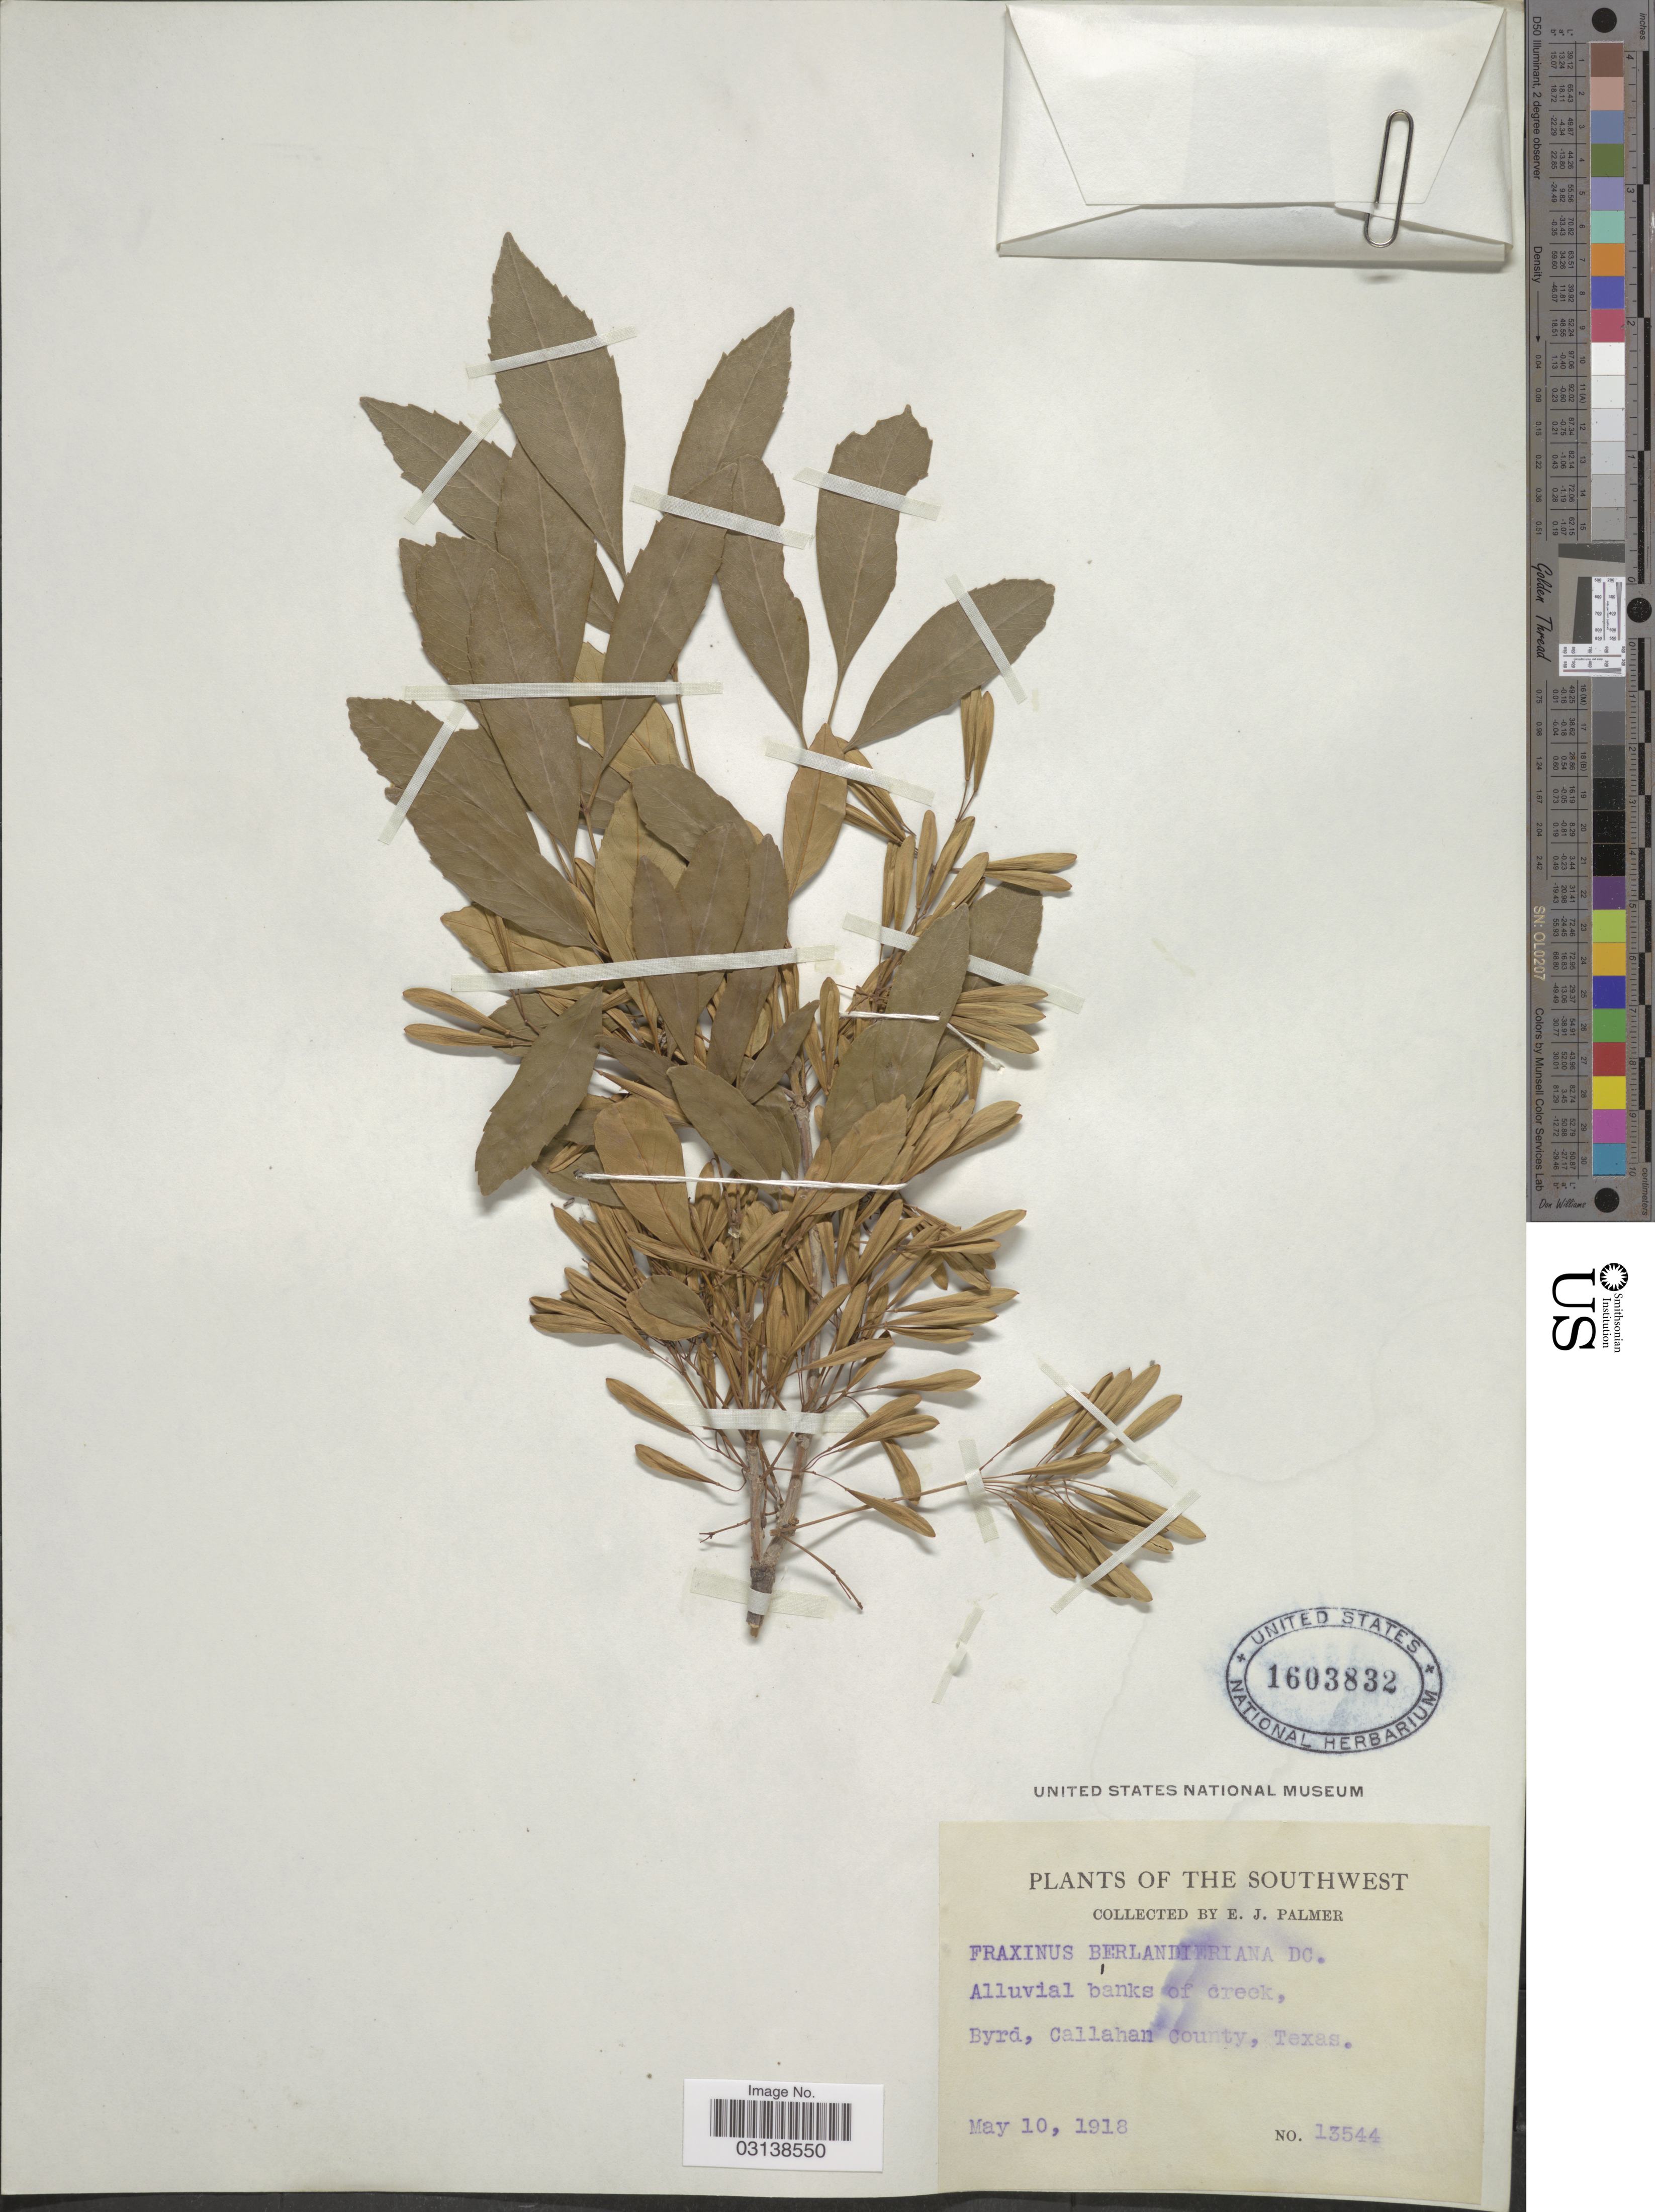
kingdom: Plantae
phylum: Tracheophyta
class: Magnoliopsida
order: Lamiales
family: Oleaceae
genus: Fraxinus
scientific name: Fraxinus berlandieriana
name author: A. DC.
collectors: E. J. Palmer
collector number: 13544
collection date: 1918-05-10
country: United States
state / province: Texas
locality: The Southwest, Alluvial banks of creek, Byrd, Callahan County.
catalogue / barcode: US 1603832